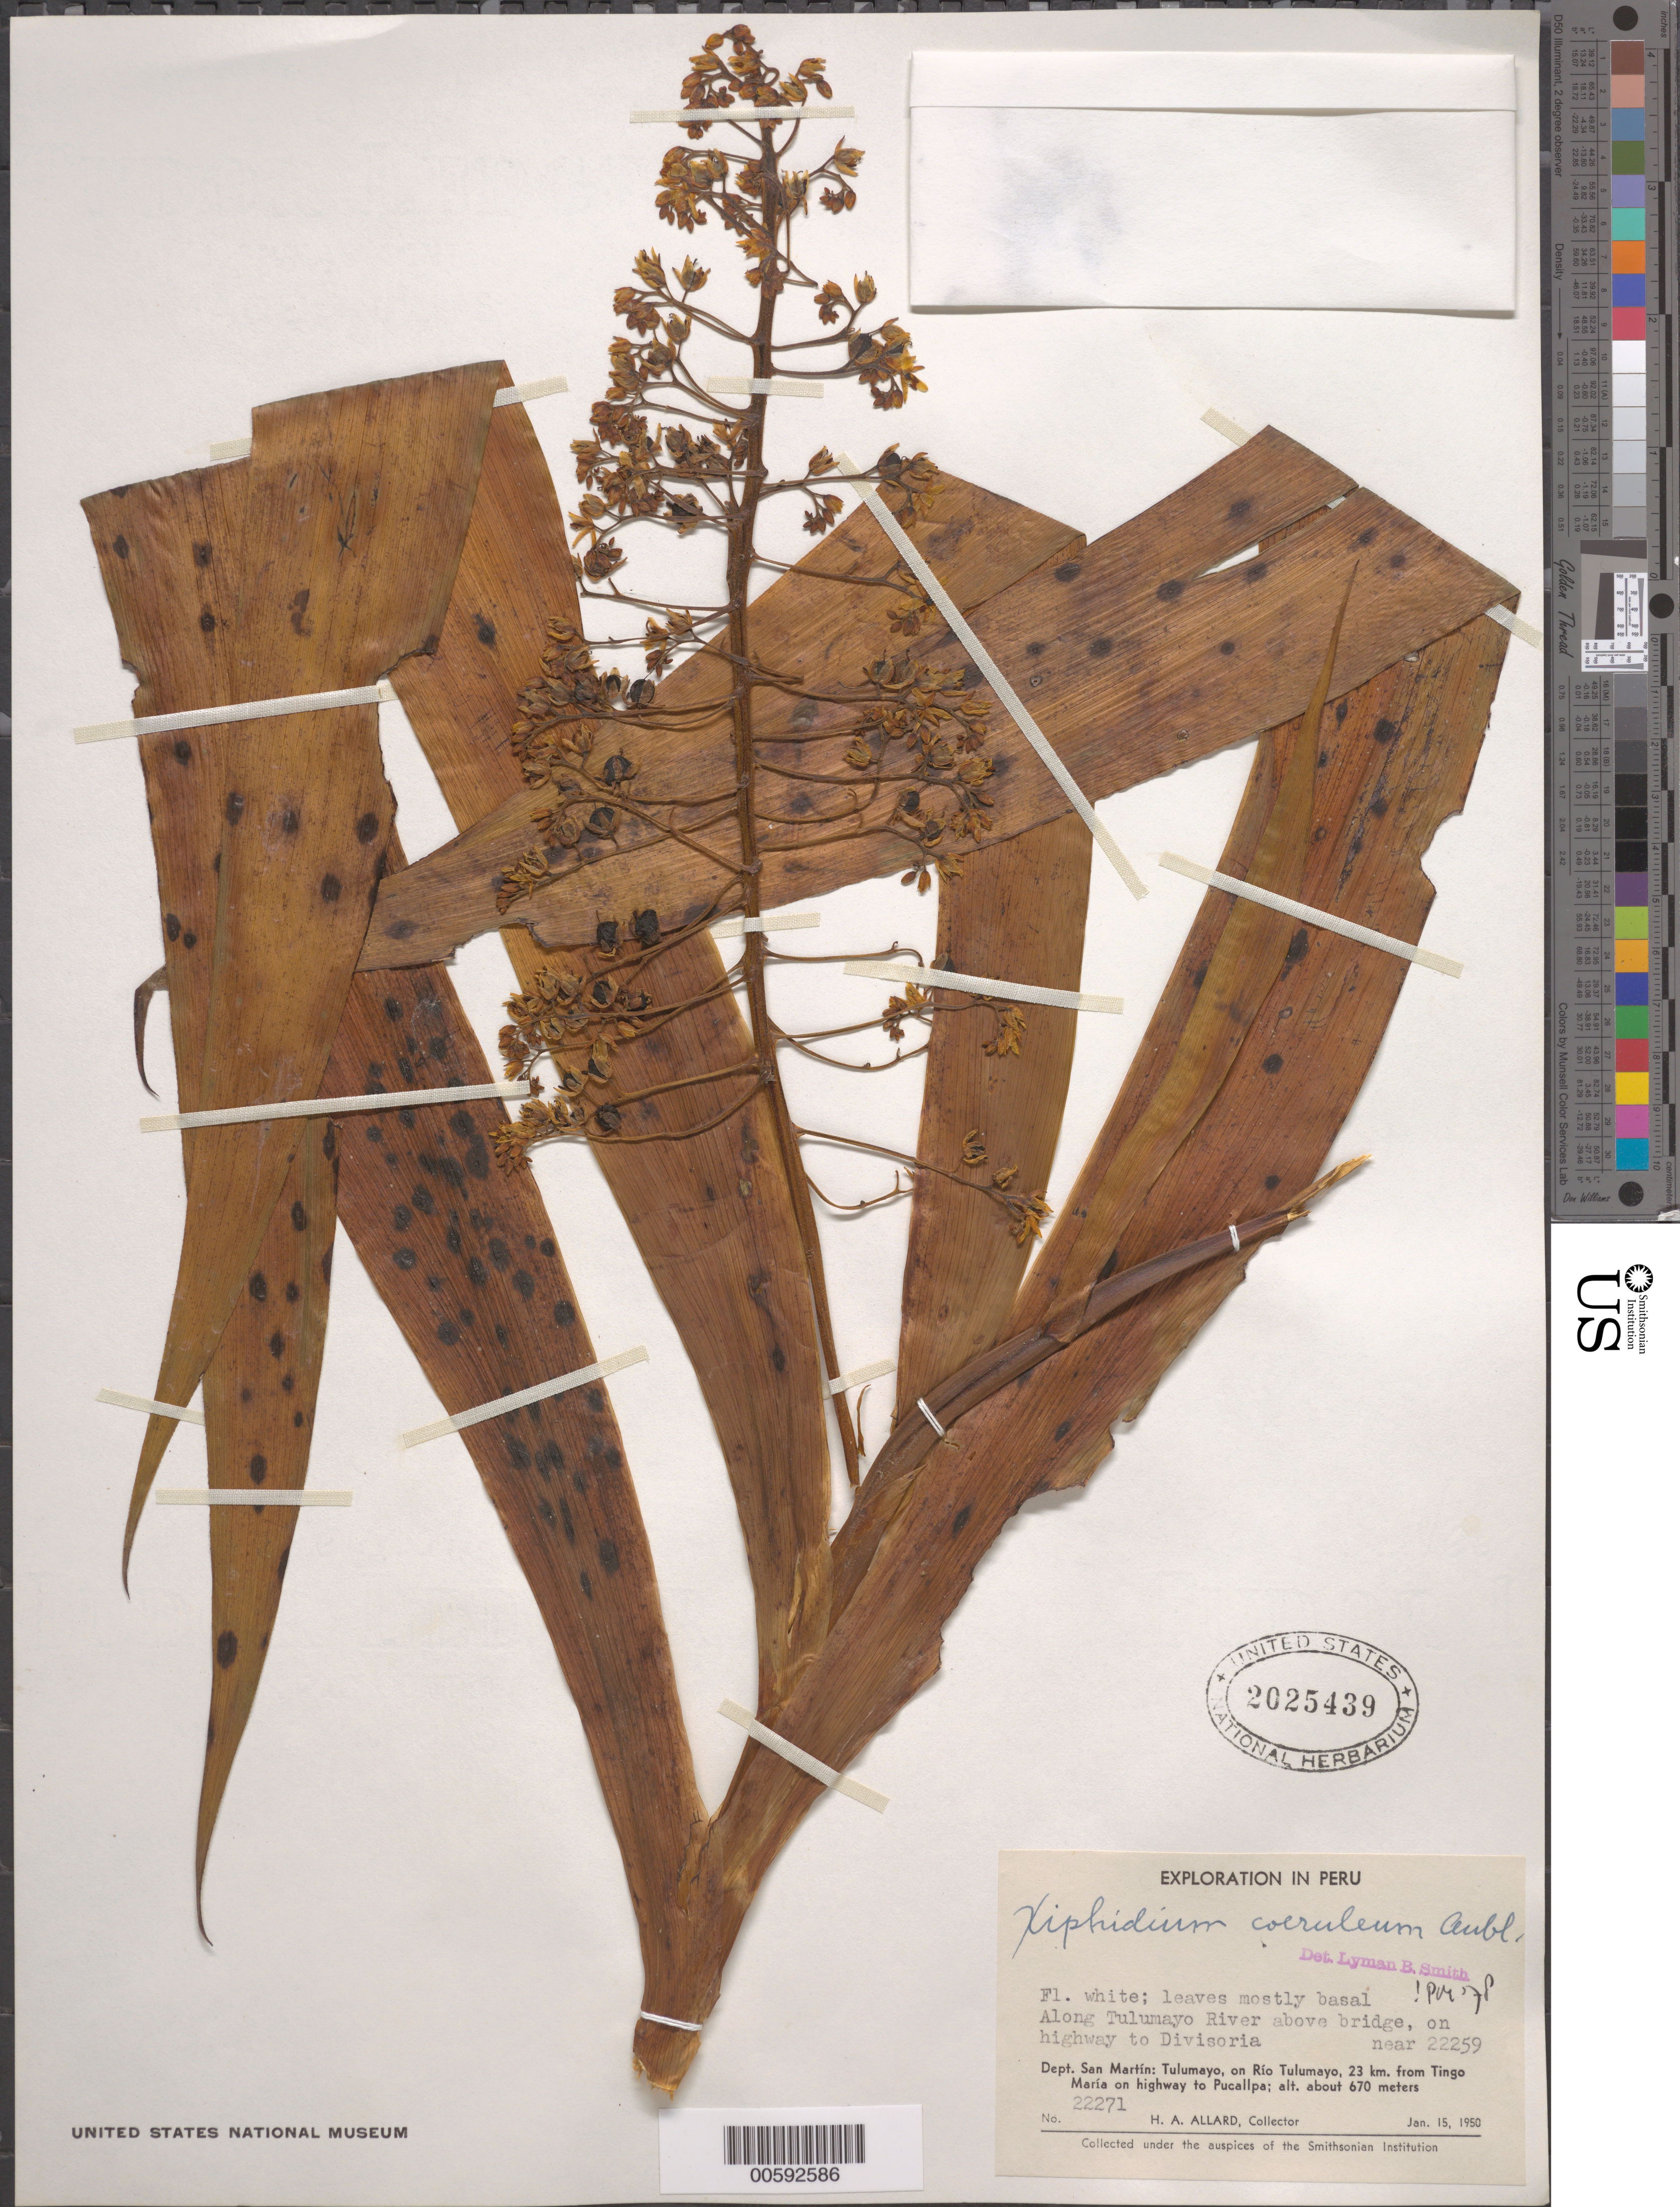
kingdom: Plantae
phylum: Tracheophyta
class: Liliopsida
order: Commelinales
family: Haemodoraceae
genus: Xiphidium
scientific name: Xiphidium caeruleum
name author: Aubl.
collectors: H. A. Allard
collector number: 22271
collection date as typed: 15 Jan 1950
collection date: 1950-01-15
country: Peru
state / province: Loreto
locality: San Martin, Tulumayo, on Rio Tuyulumayo, from Tingo Maria on Hwy to Pucallpa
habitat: along river above bridge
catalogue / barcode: US 2025439